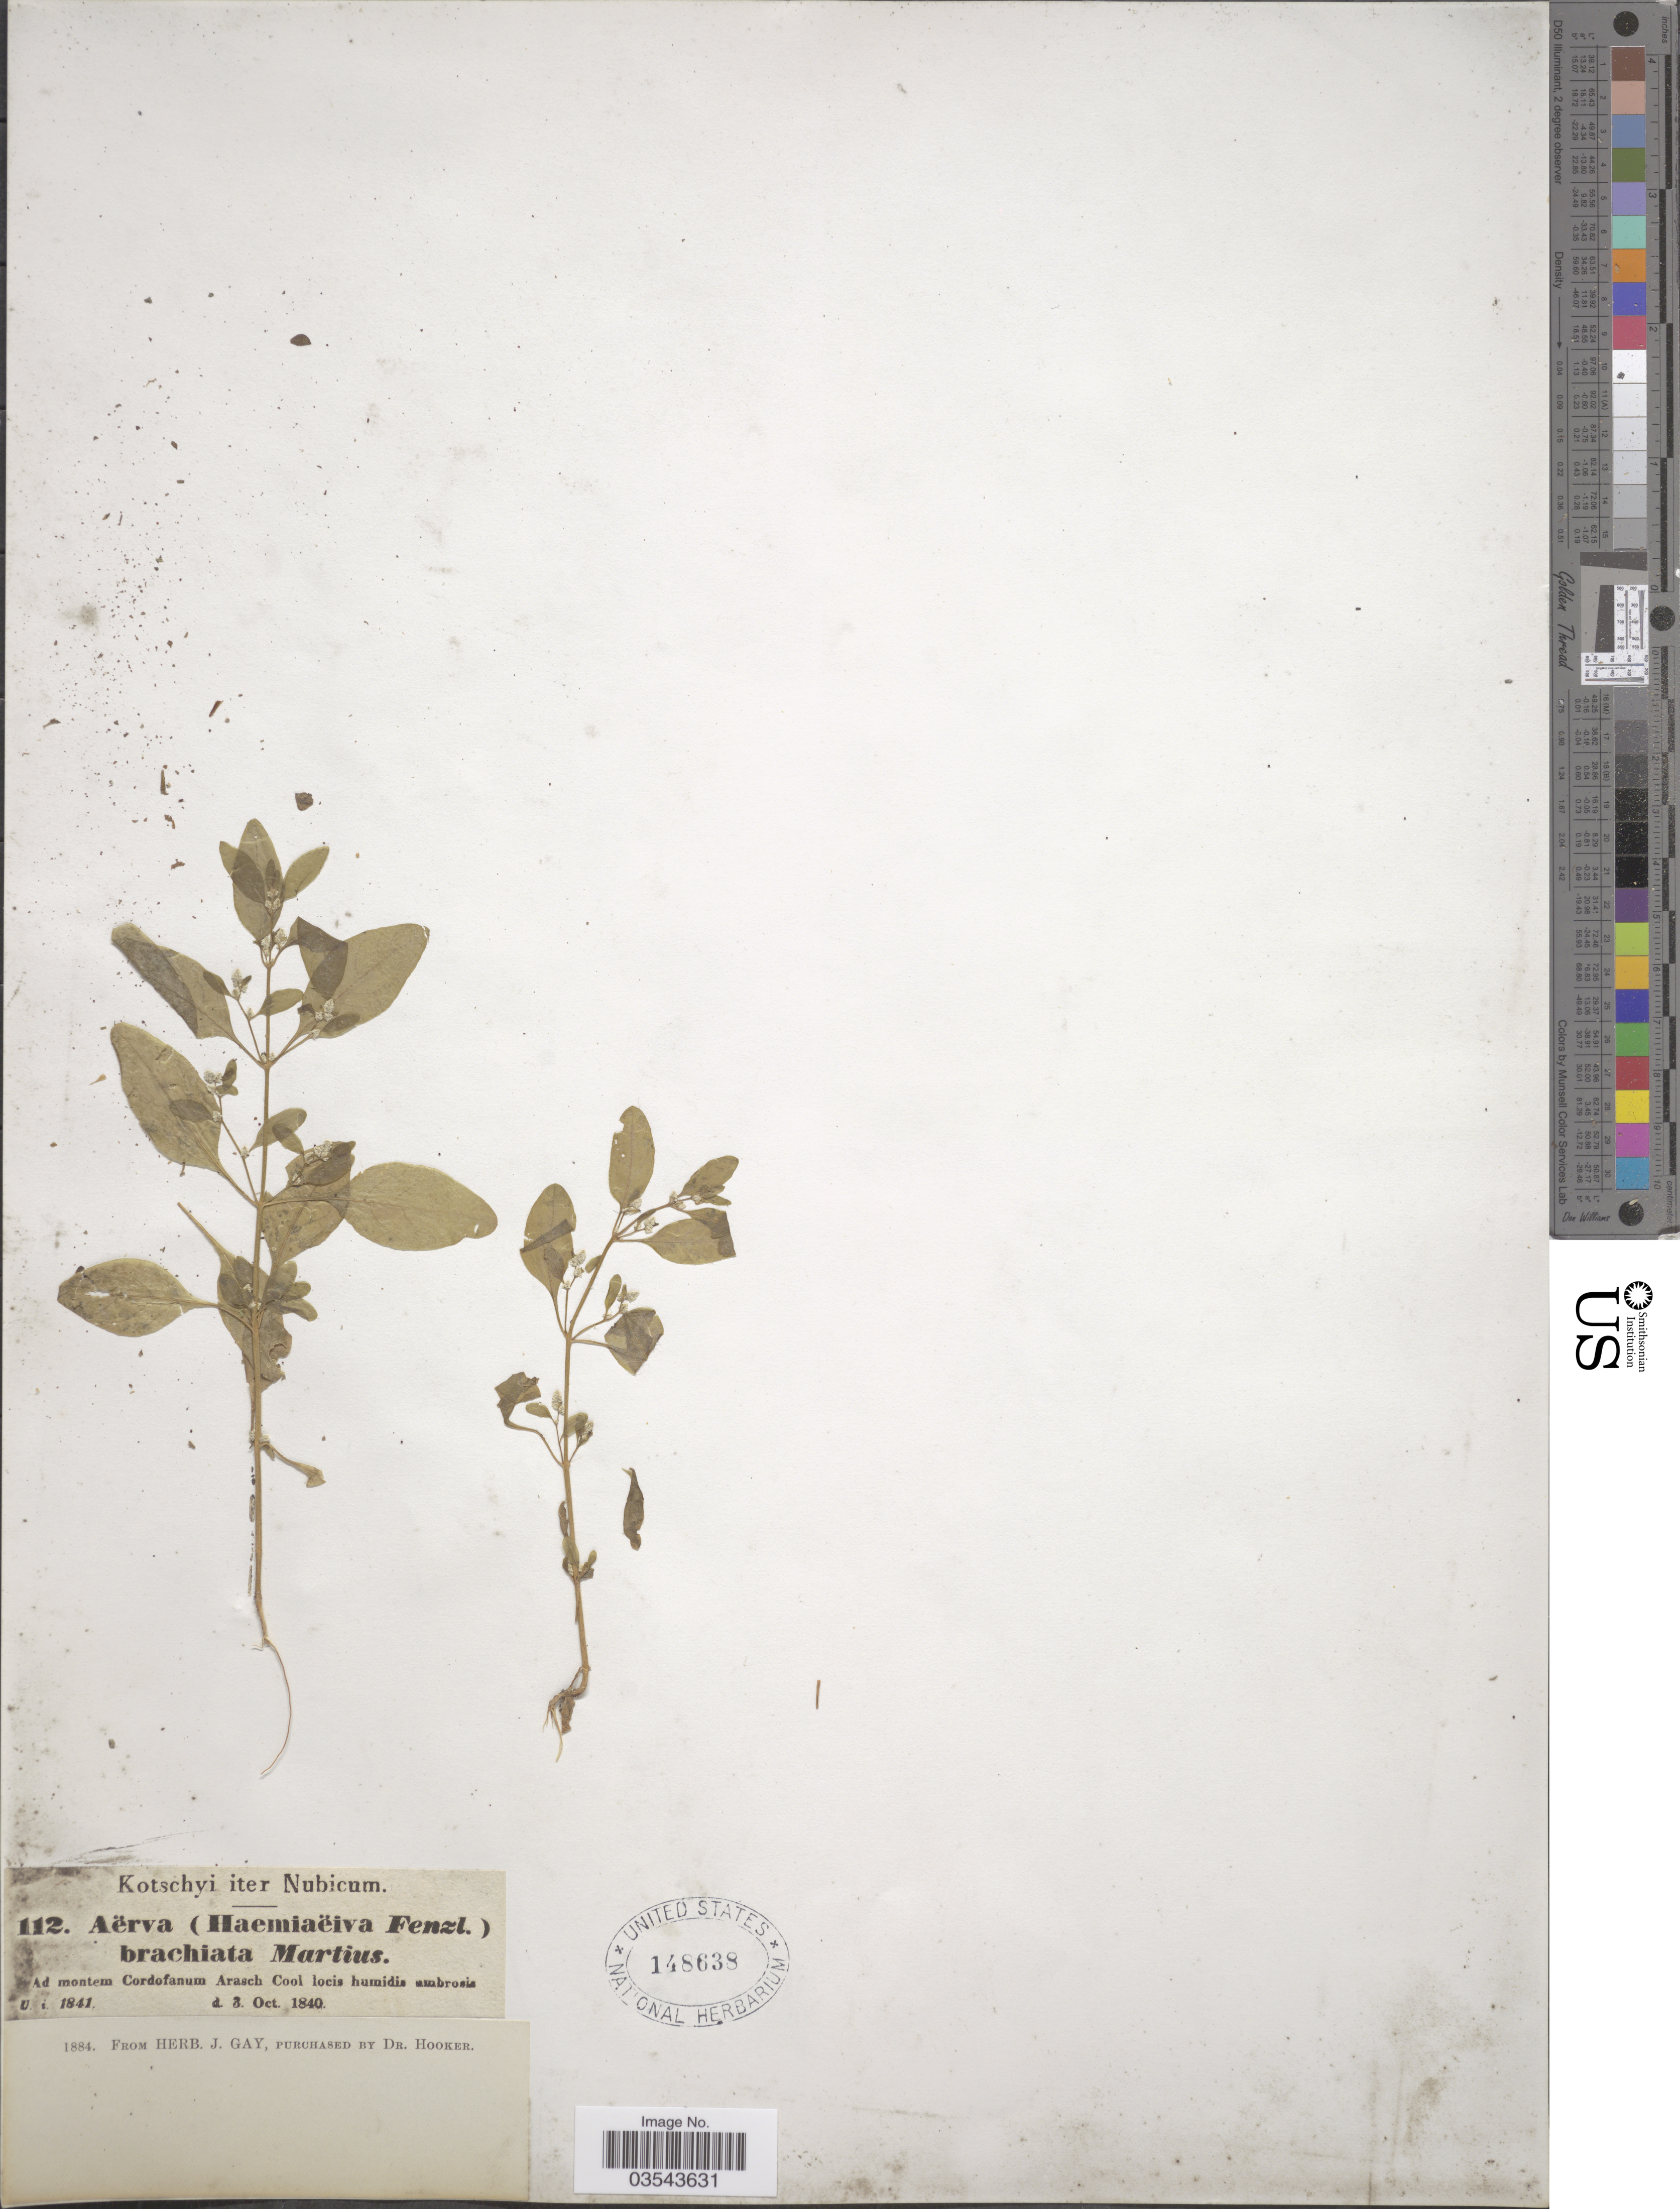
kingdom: Plantae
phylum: Tracheophyta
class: Magnoliopsida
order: Caryophyllales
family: Amaranthaceae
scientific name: Nothosaerua brachiata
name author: Baill.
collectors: -. Kotschyi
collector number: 112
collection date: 1840-10-03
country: Sudan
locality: Iter Nubicum. Ad montem Cordofanum Arasch Cool locis humidis ambrosis.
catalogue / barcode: US 148638